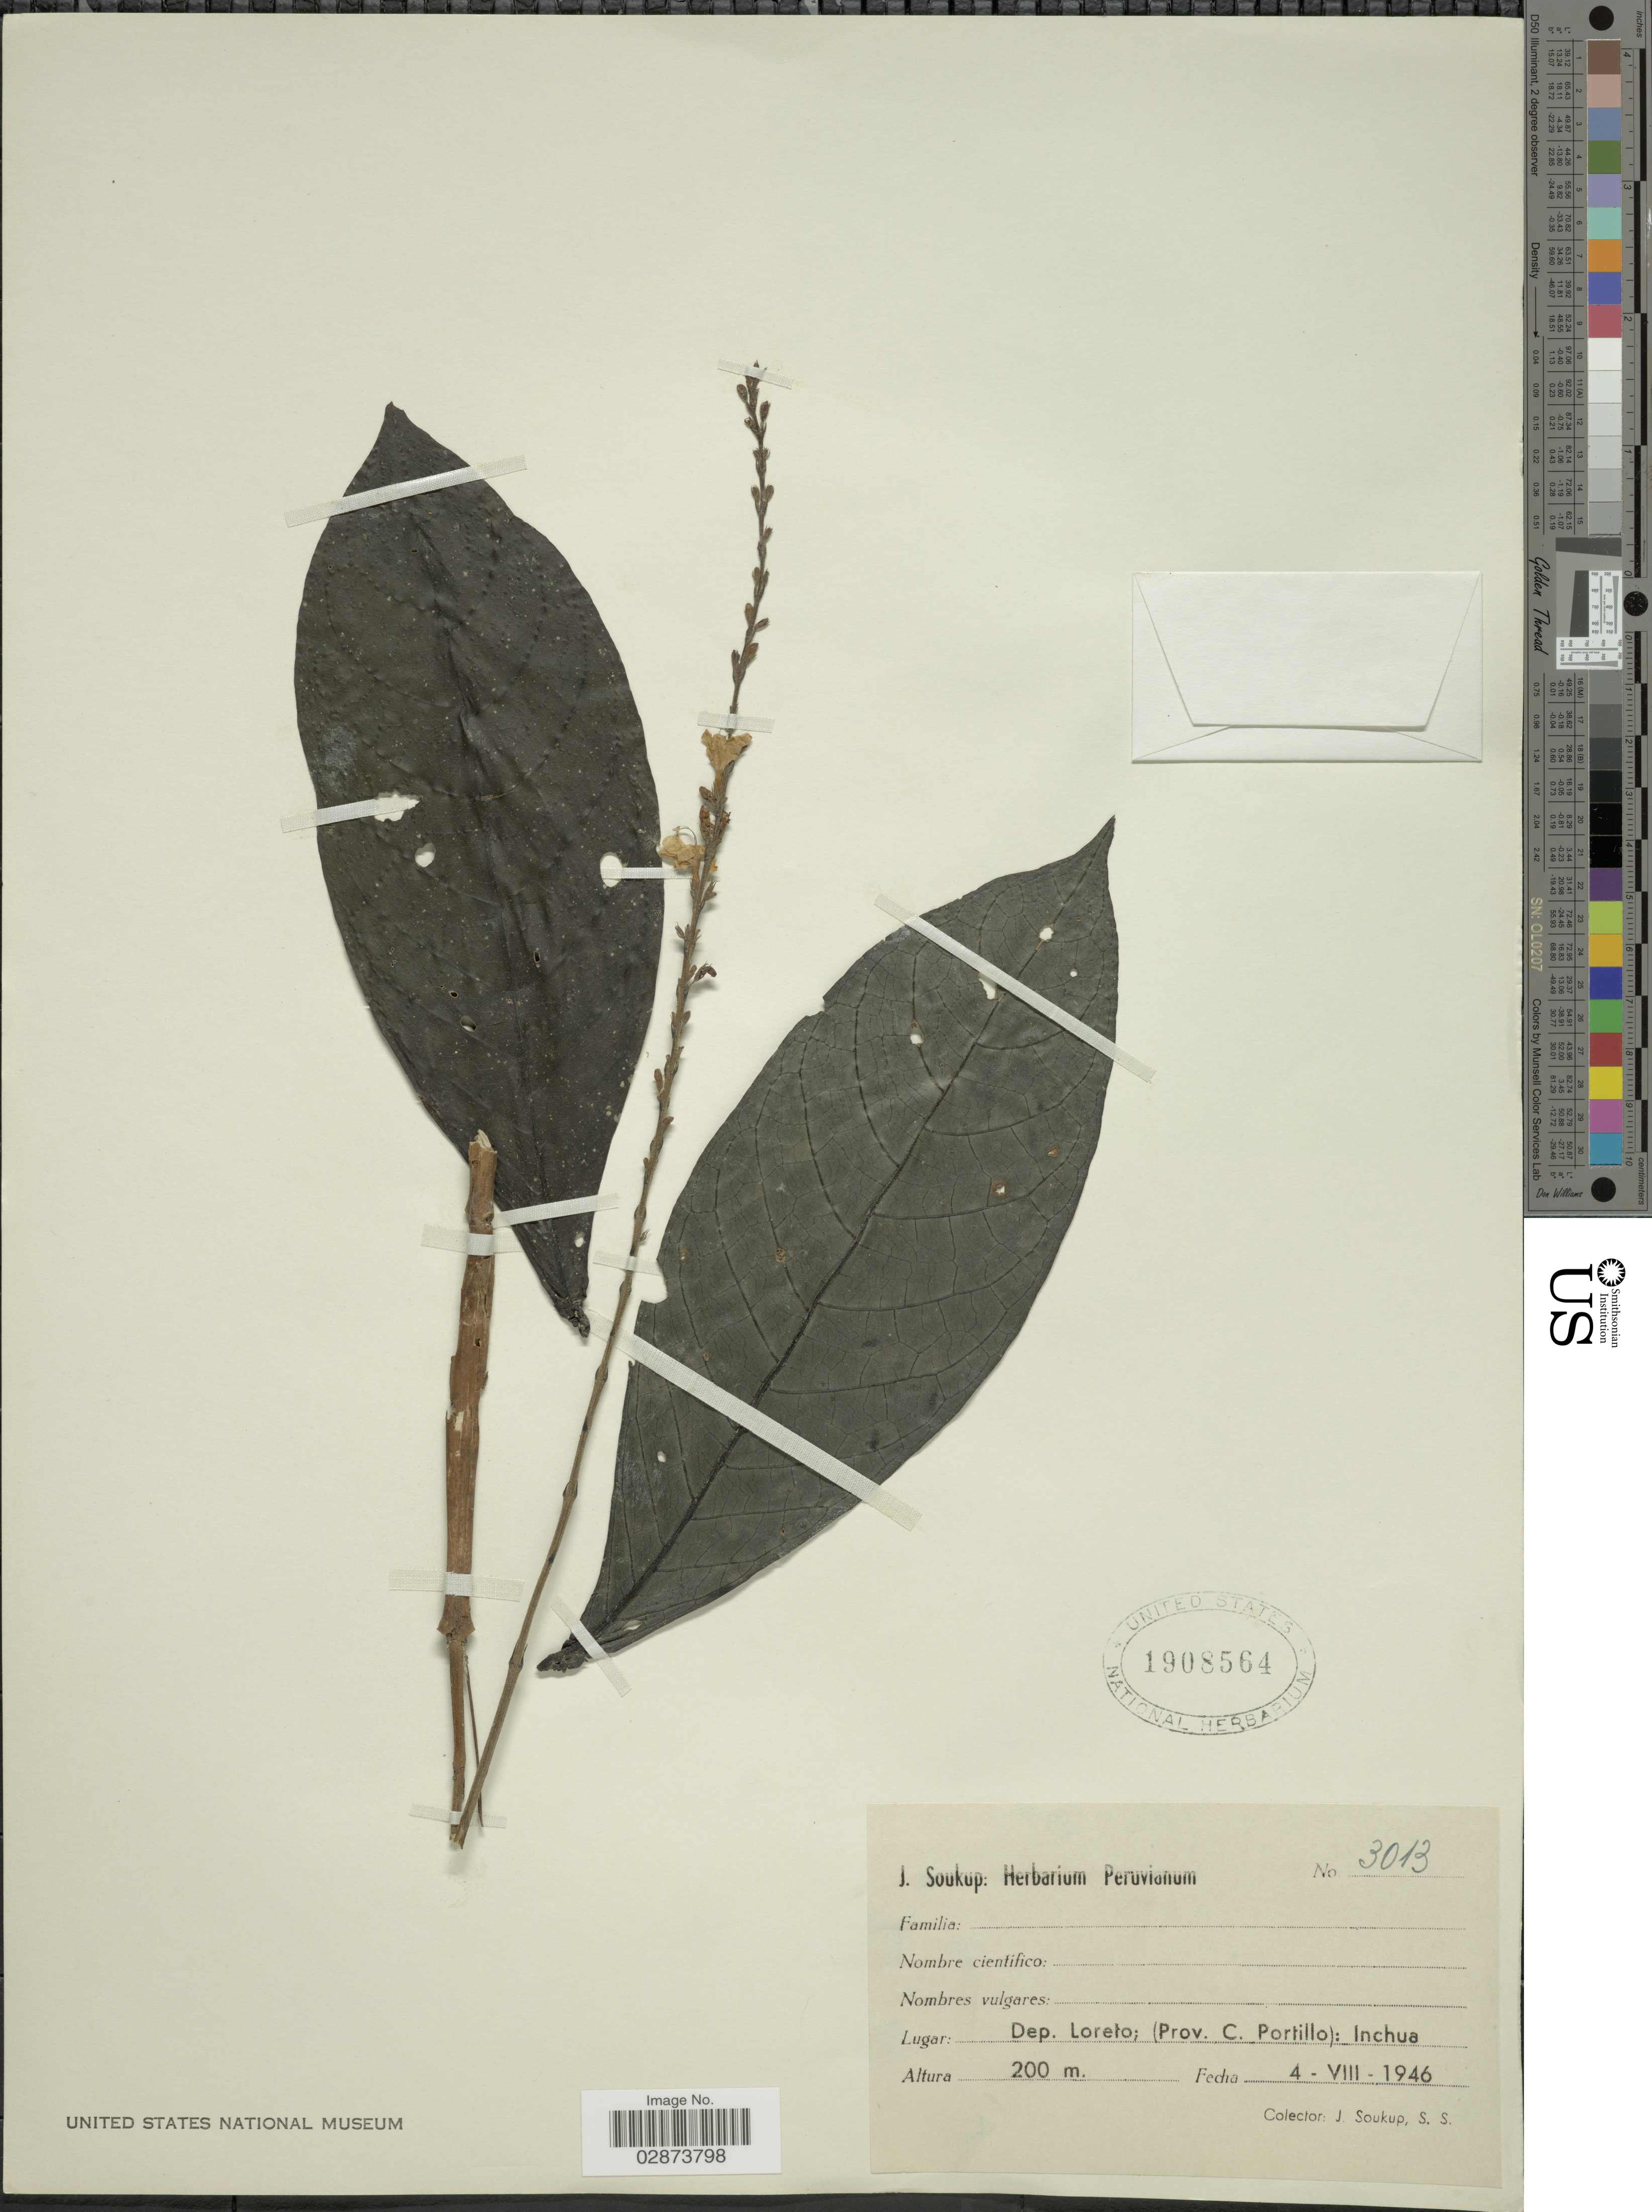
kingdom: Plantae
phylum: Tracheophyta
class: Magnoliopsida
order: Lamiales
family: Acanthaceae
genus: Pulchranthus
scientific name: Pulchranthus adenostachyus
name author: (Lindau) V.M. Baum et al.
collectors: J. Soukup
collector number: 3031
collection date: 1946-08-04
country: Peru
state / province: Loreto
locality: Dep. Loreto; (Prov. C. Portillo): Inchua.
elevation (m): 200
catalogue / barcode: US 1908564